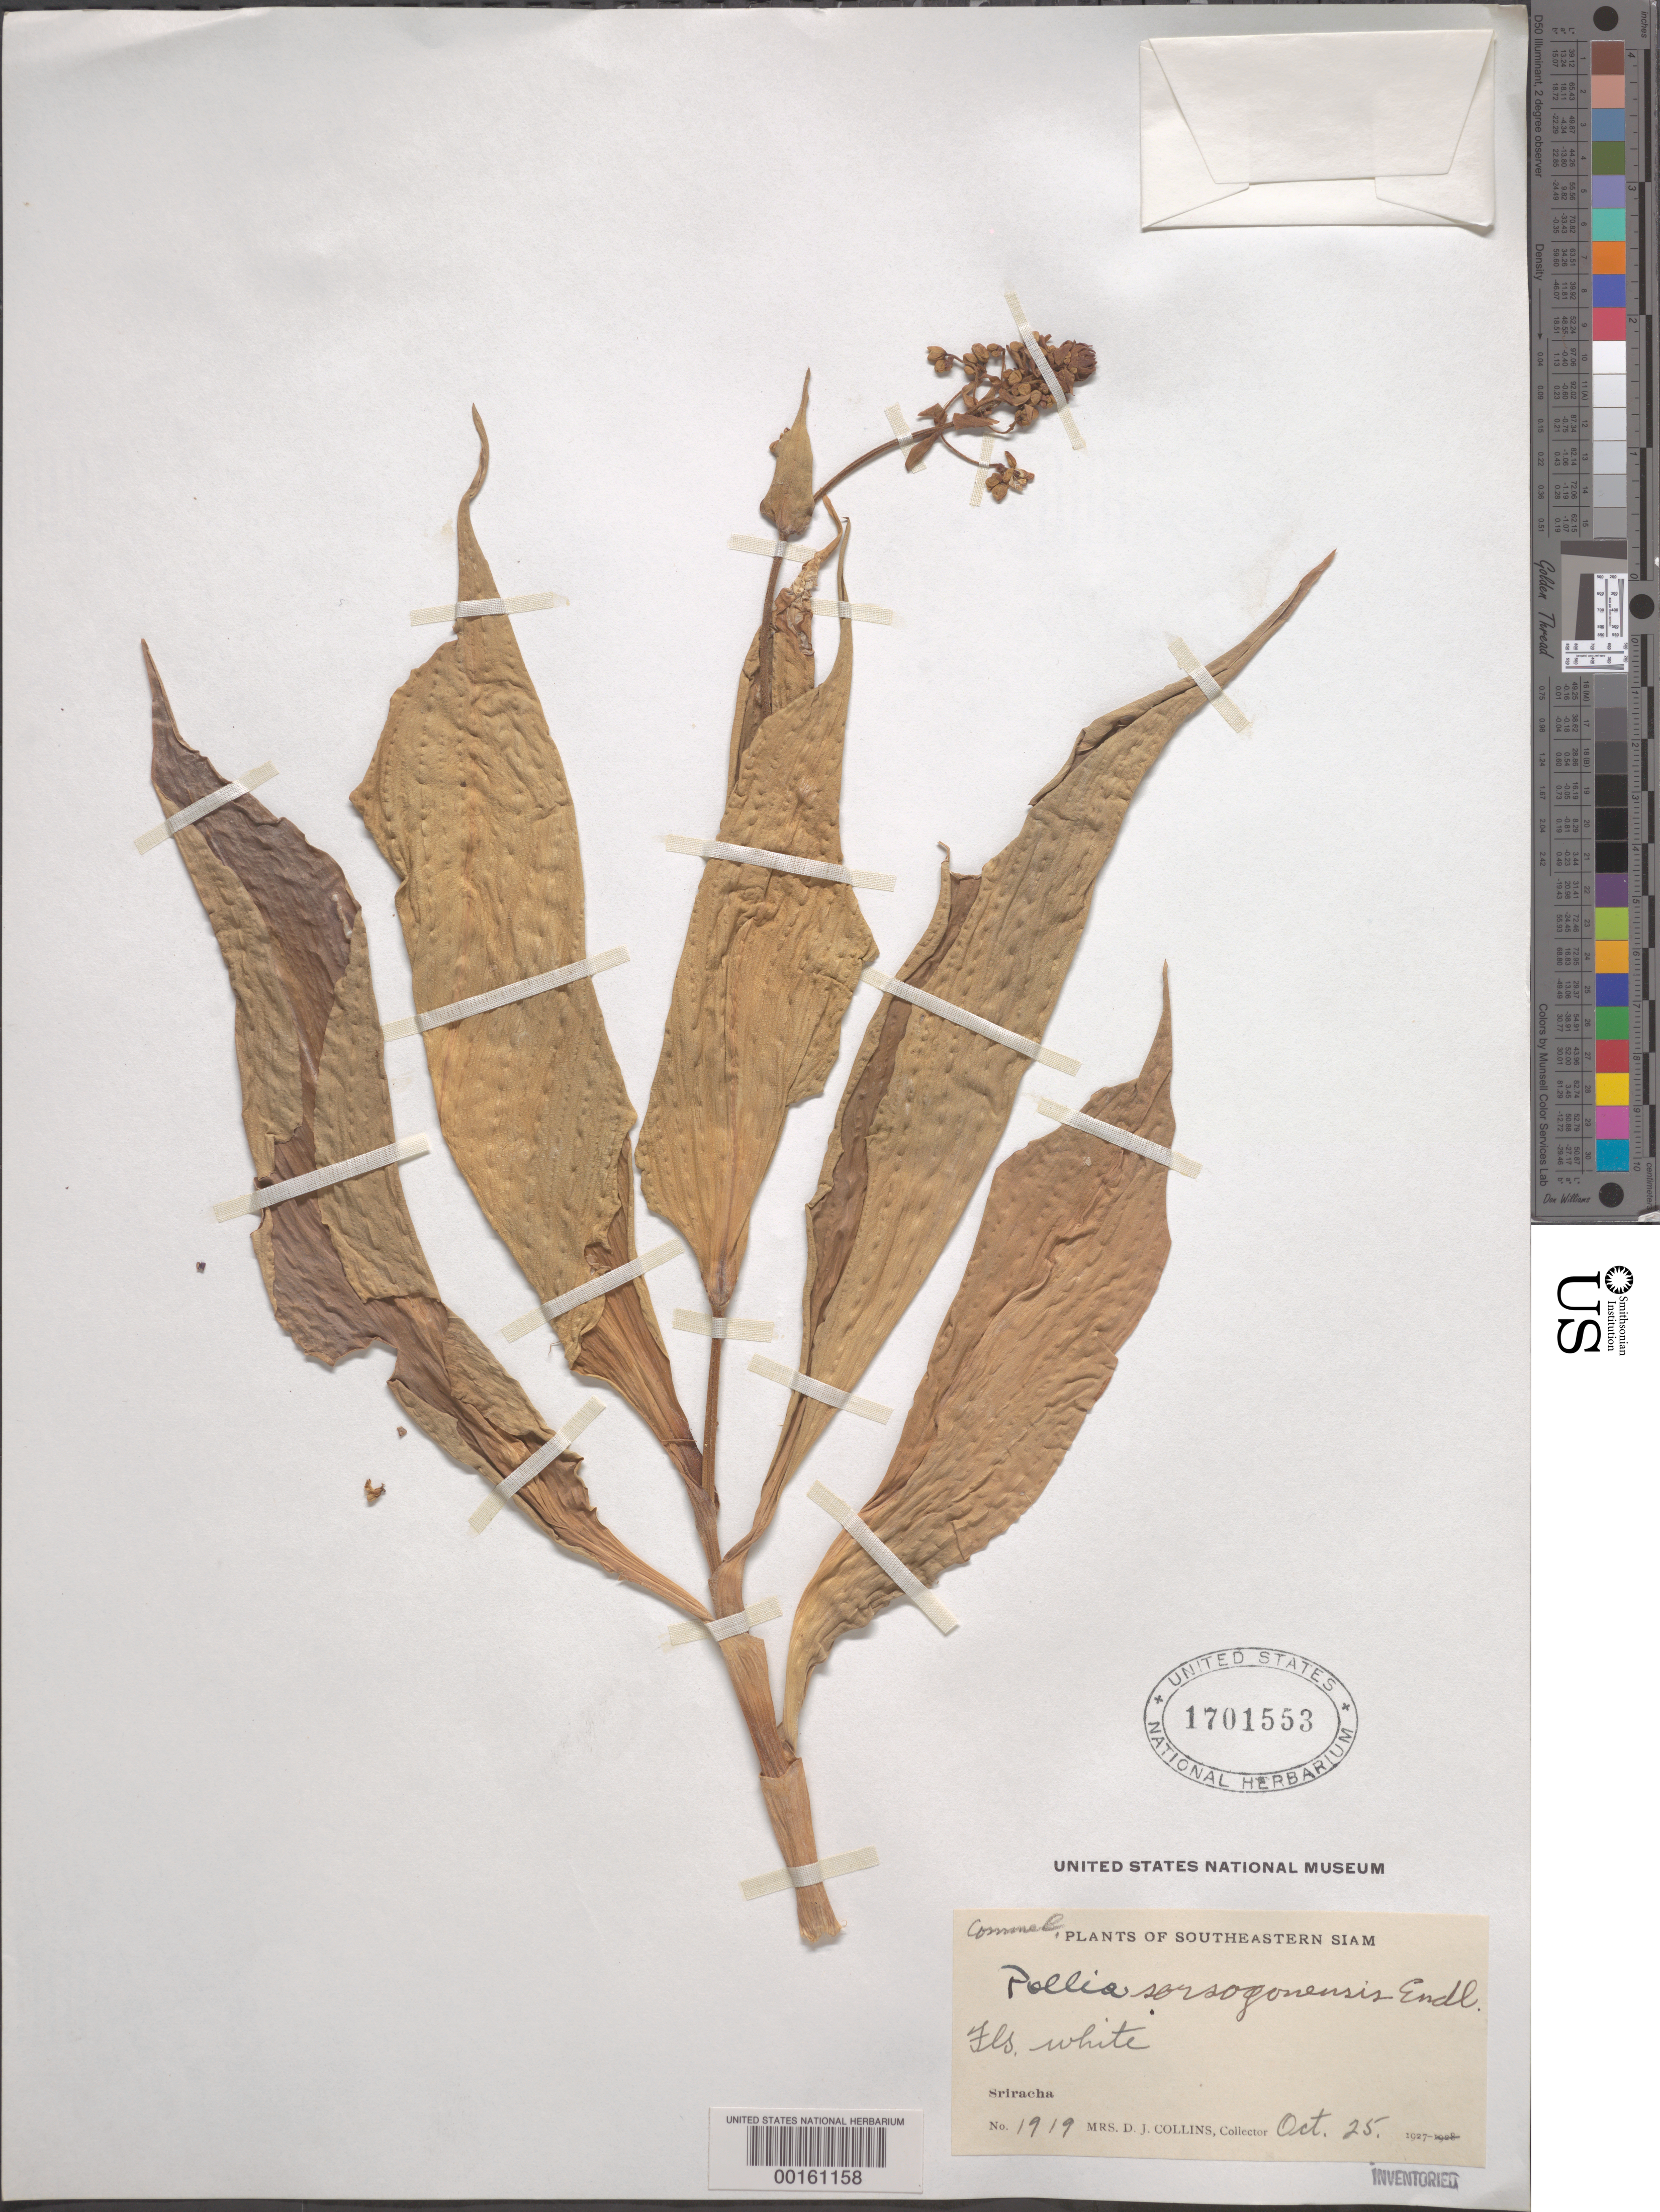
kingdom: Plantae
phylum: Tracheophyta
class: Liliopsida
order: Commelinales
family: Commelinaceae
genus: Pollia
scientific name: Pollia secundiflora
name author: (Blume) Bakh. f.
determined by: Faden, Robert B., (US), Smithsonian Institution - National Museum of Natural History (UNITED STATES)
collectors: Mrs. D. J. Collins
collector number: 1919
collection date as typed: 25 Oct 1927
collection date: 1927-10-25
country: Thailand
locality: Sriracha (se thailand)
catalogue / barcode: US 1701553